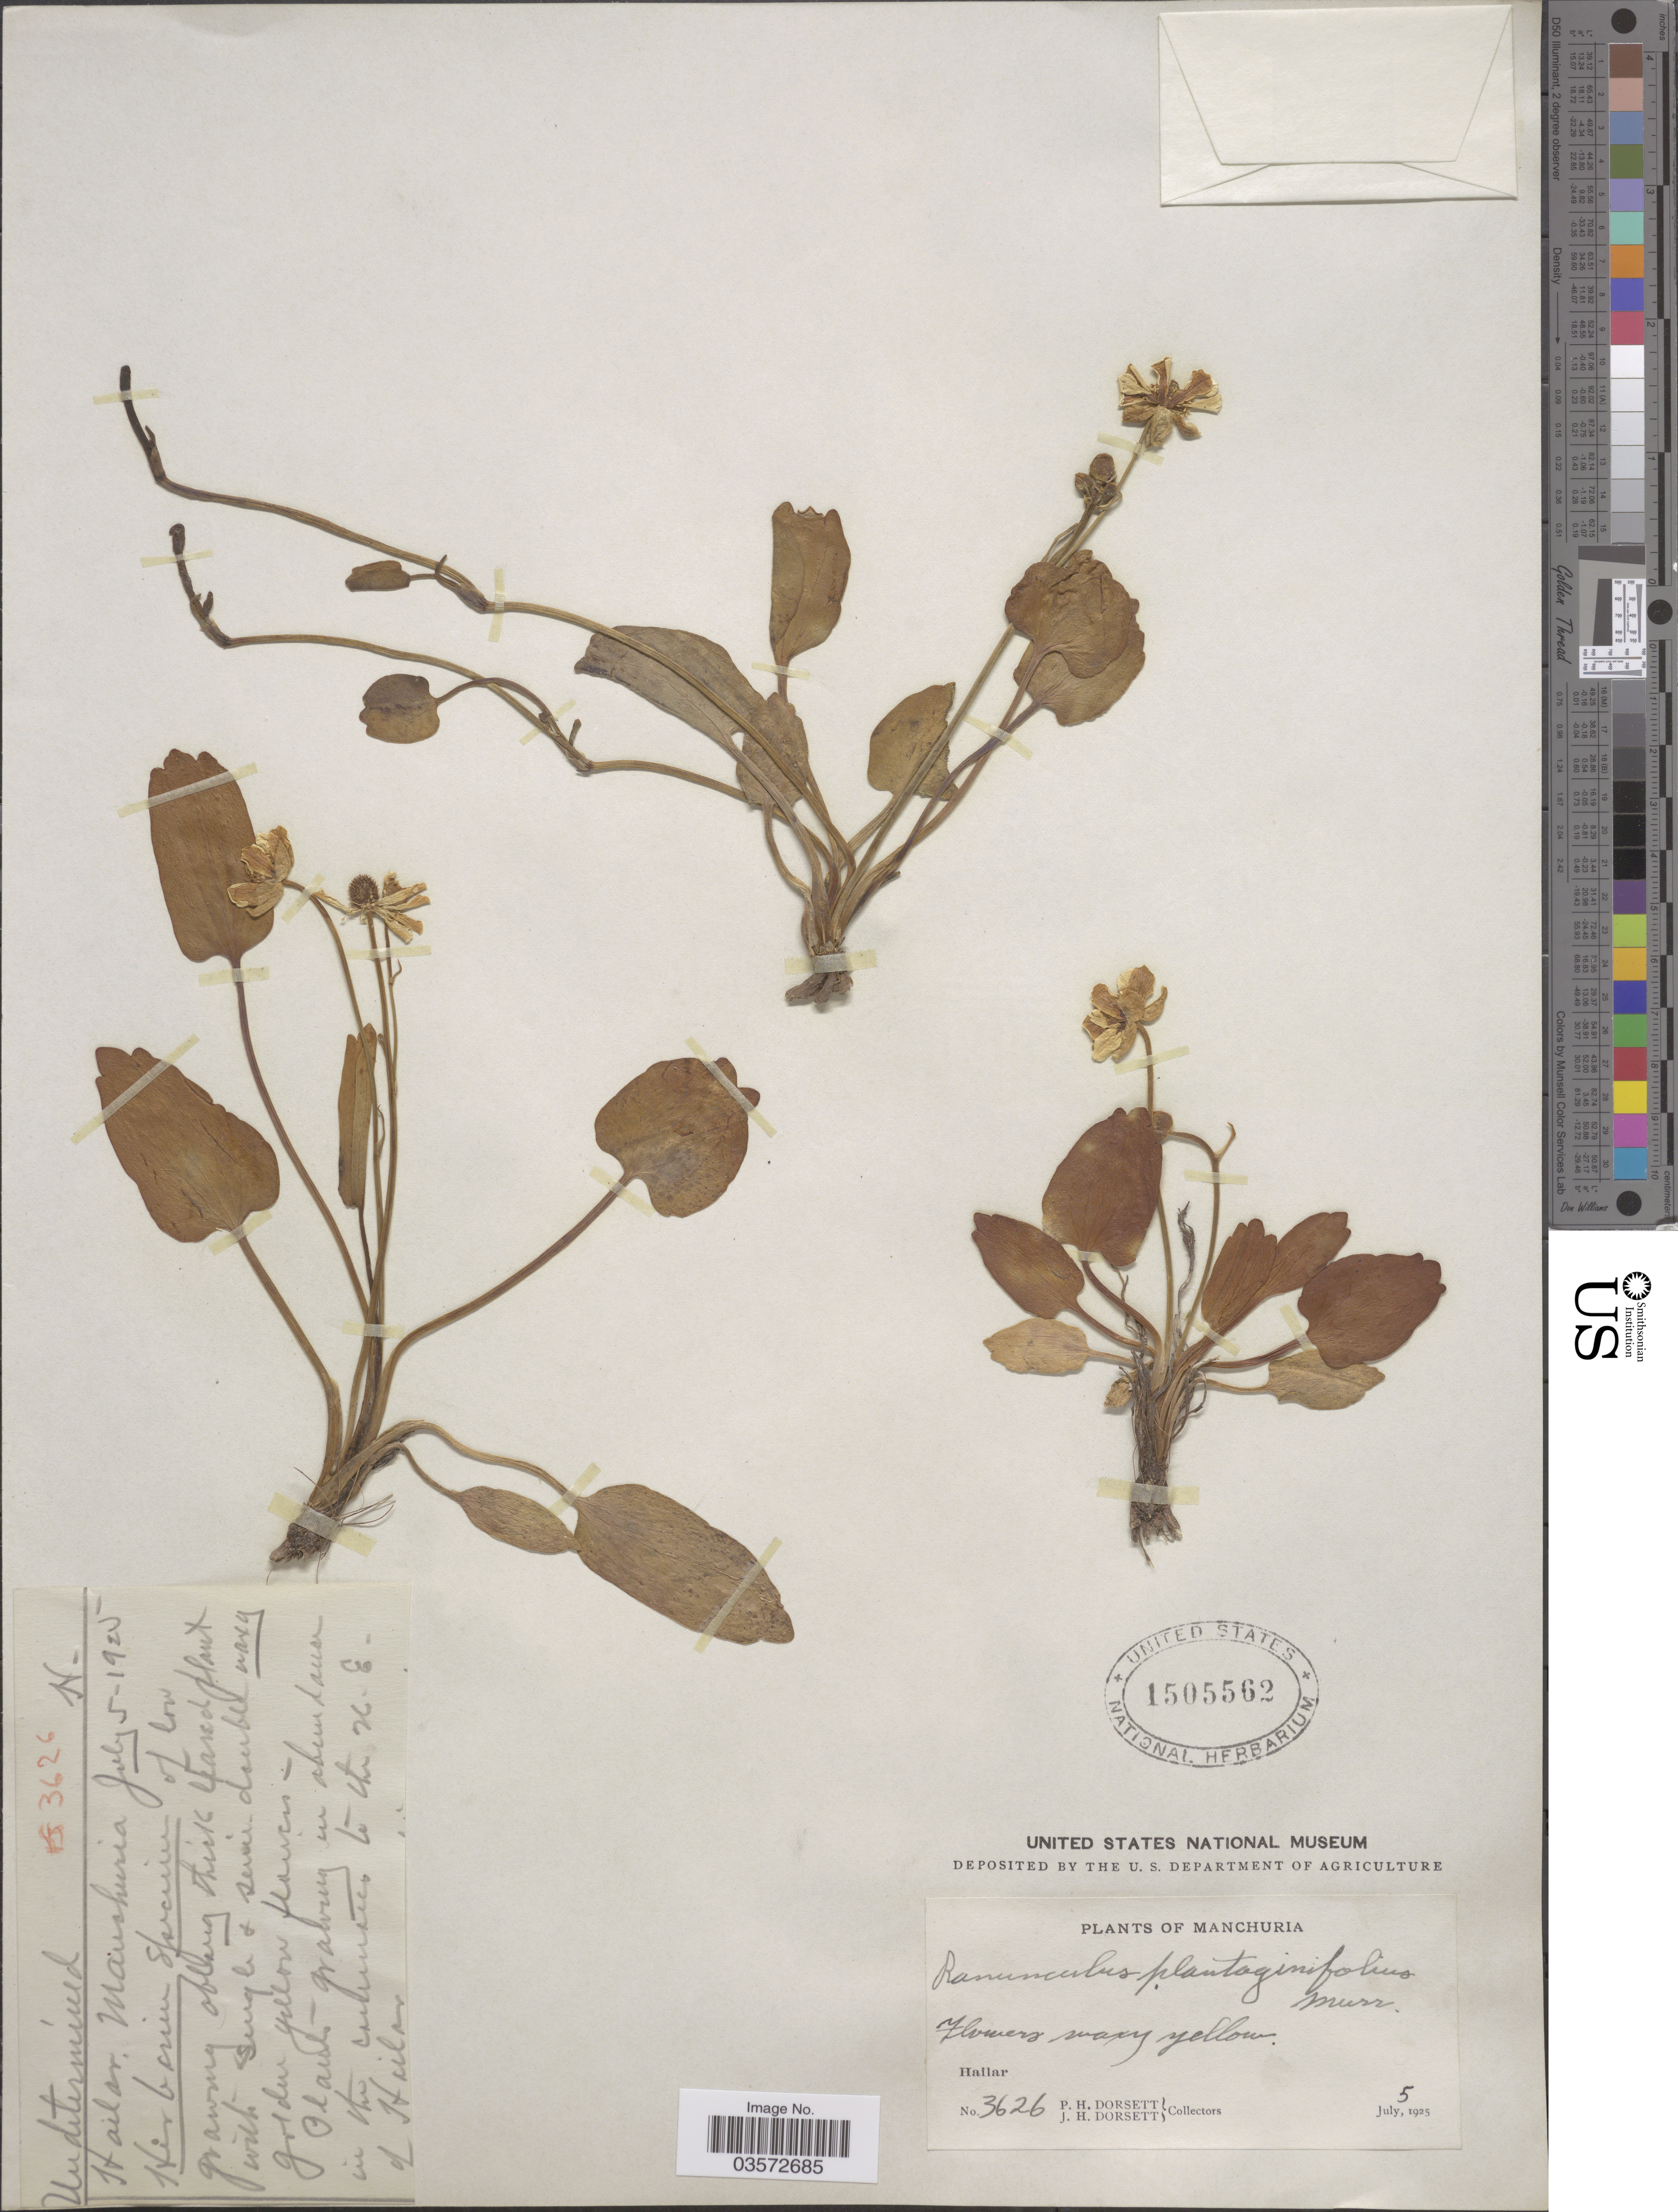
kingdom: Plantae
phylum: Tracheophyta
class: Magnoliopsida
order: Ranunculales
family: Ranunculaceae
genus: Ranunculus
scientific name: Ranunculus plantaginifolius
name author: Murray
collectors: P. H. Dorsett & J. Dorsett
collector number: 3626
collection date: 1925-07-05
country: China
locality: Manchuria. Hailar.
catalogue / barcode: US 1505562